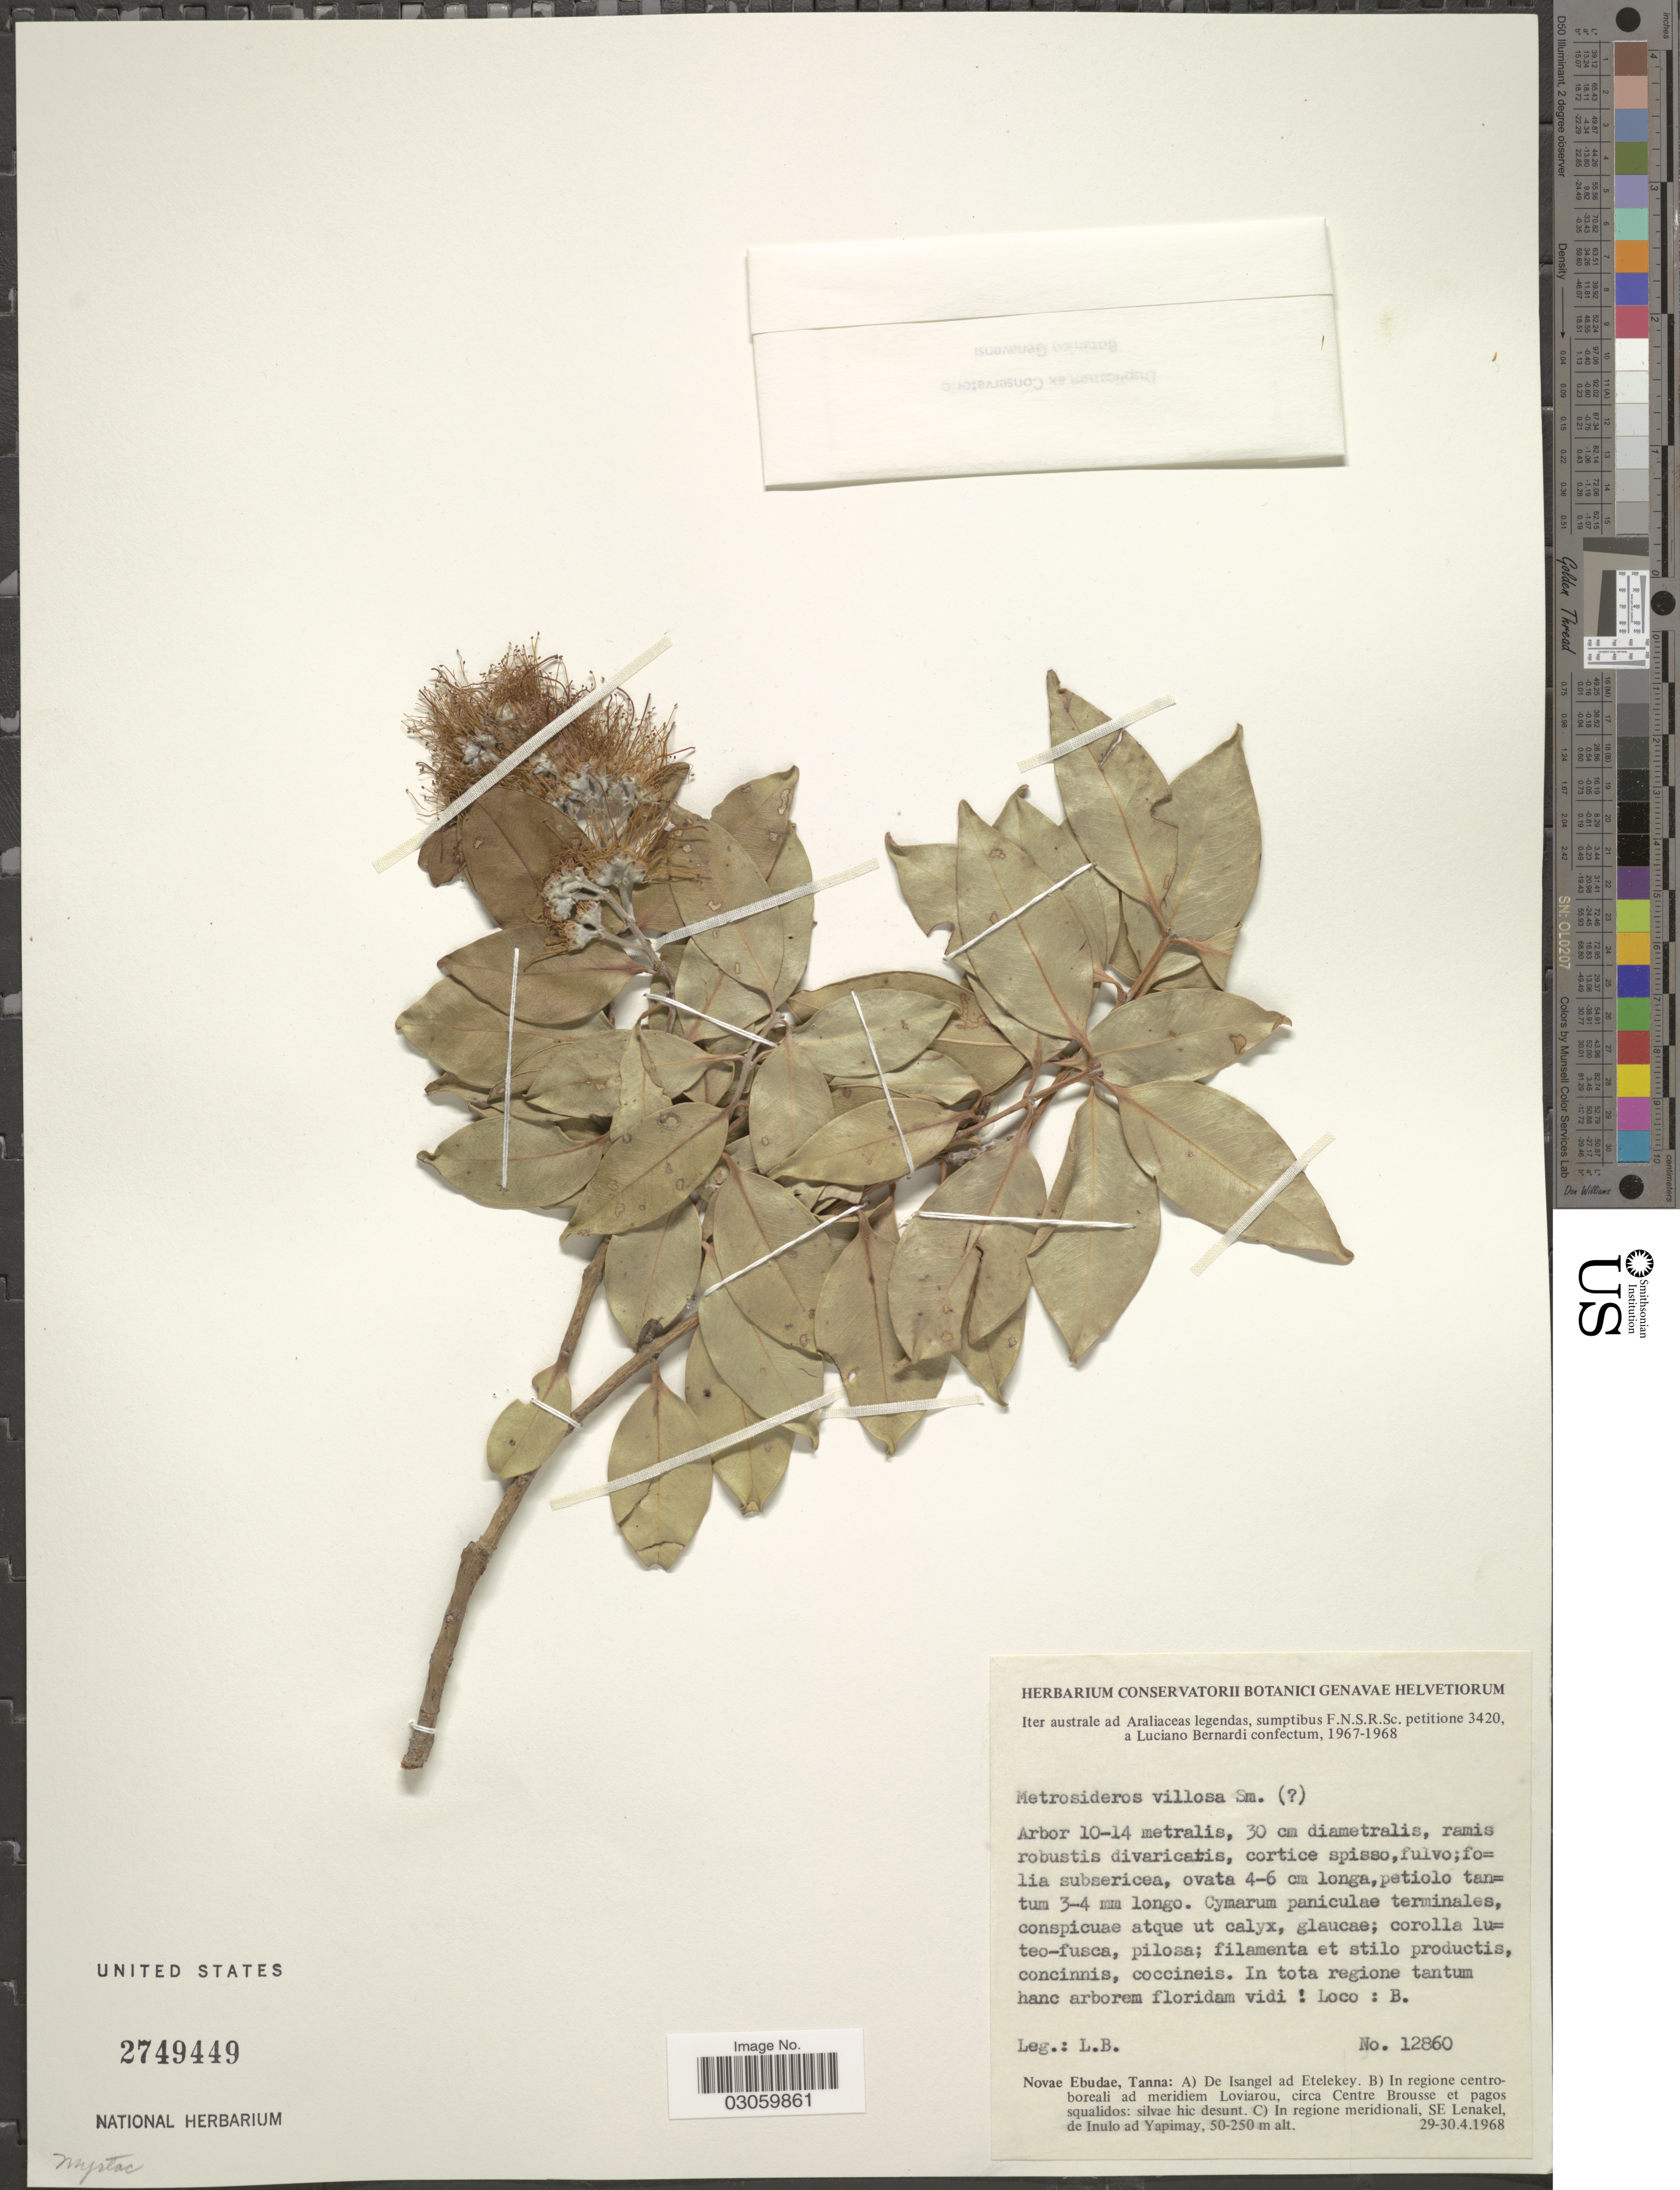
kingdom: Plantae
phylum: Tracheophyta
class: Magnoliopsida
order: Myrtales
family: Myrtaceae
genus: Metrosideros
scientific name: Metrosideros villosa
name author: (L. f.) Sm.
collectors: L. Bernardi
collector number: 12860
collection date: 1968-04-29/1968-04-30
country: Vanuatu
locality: Novae Ebudae, Tanna: In regione centroboreali ad meridiem Loviarou, circa Centre Brousse et pagos squalidos.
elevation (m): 50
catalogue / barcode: US 2749449